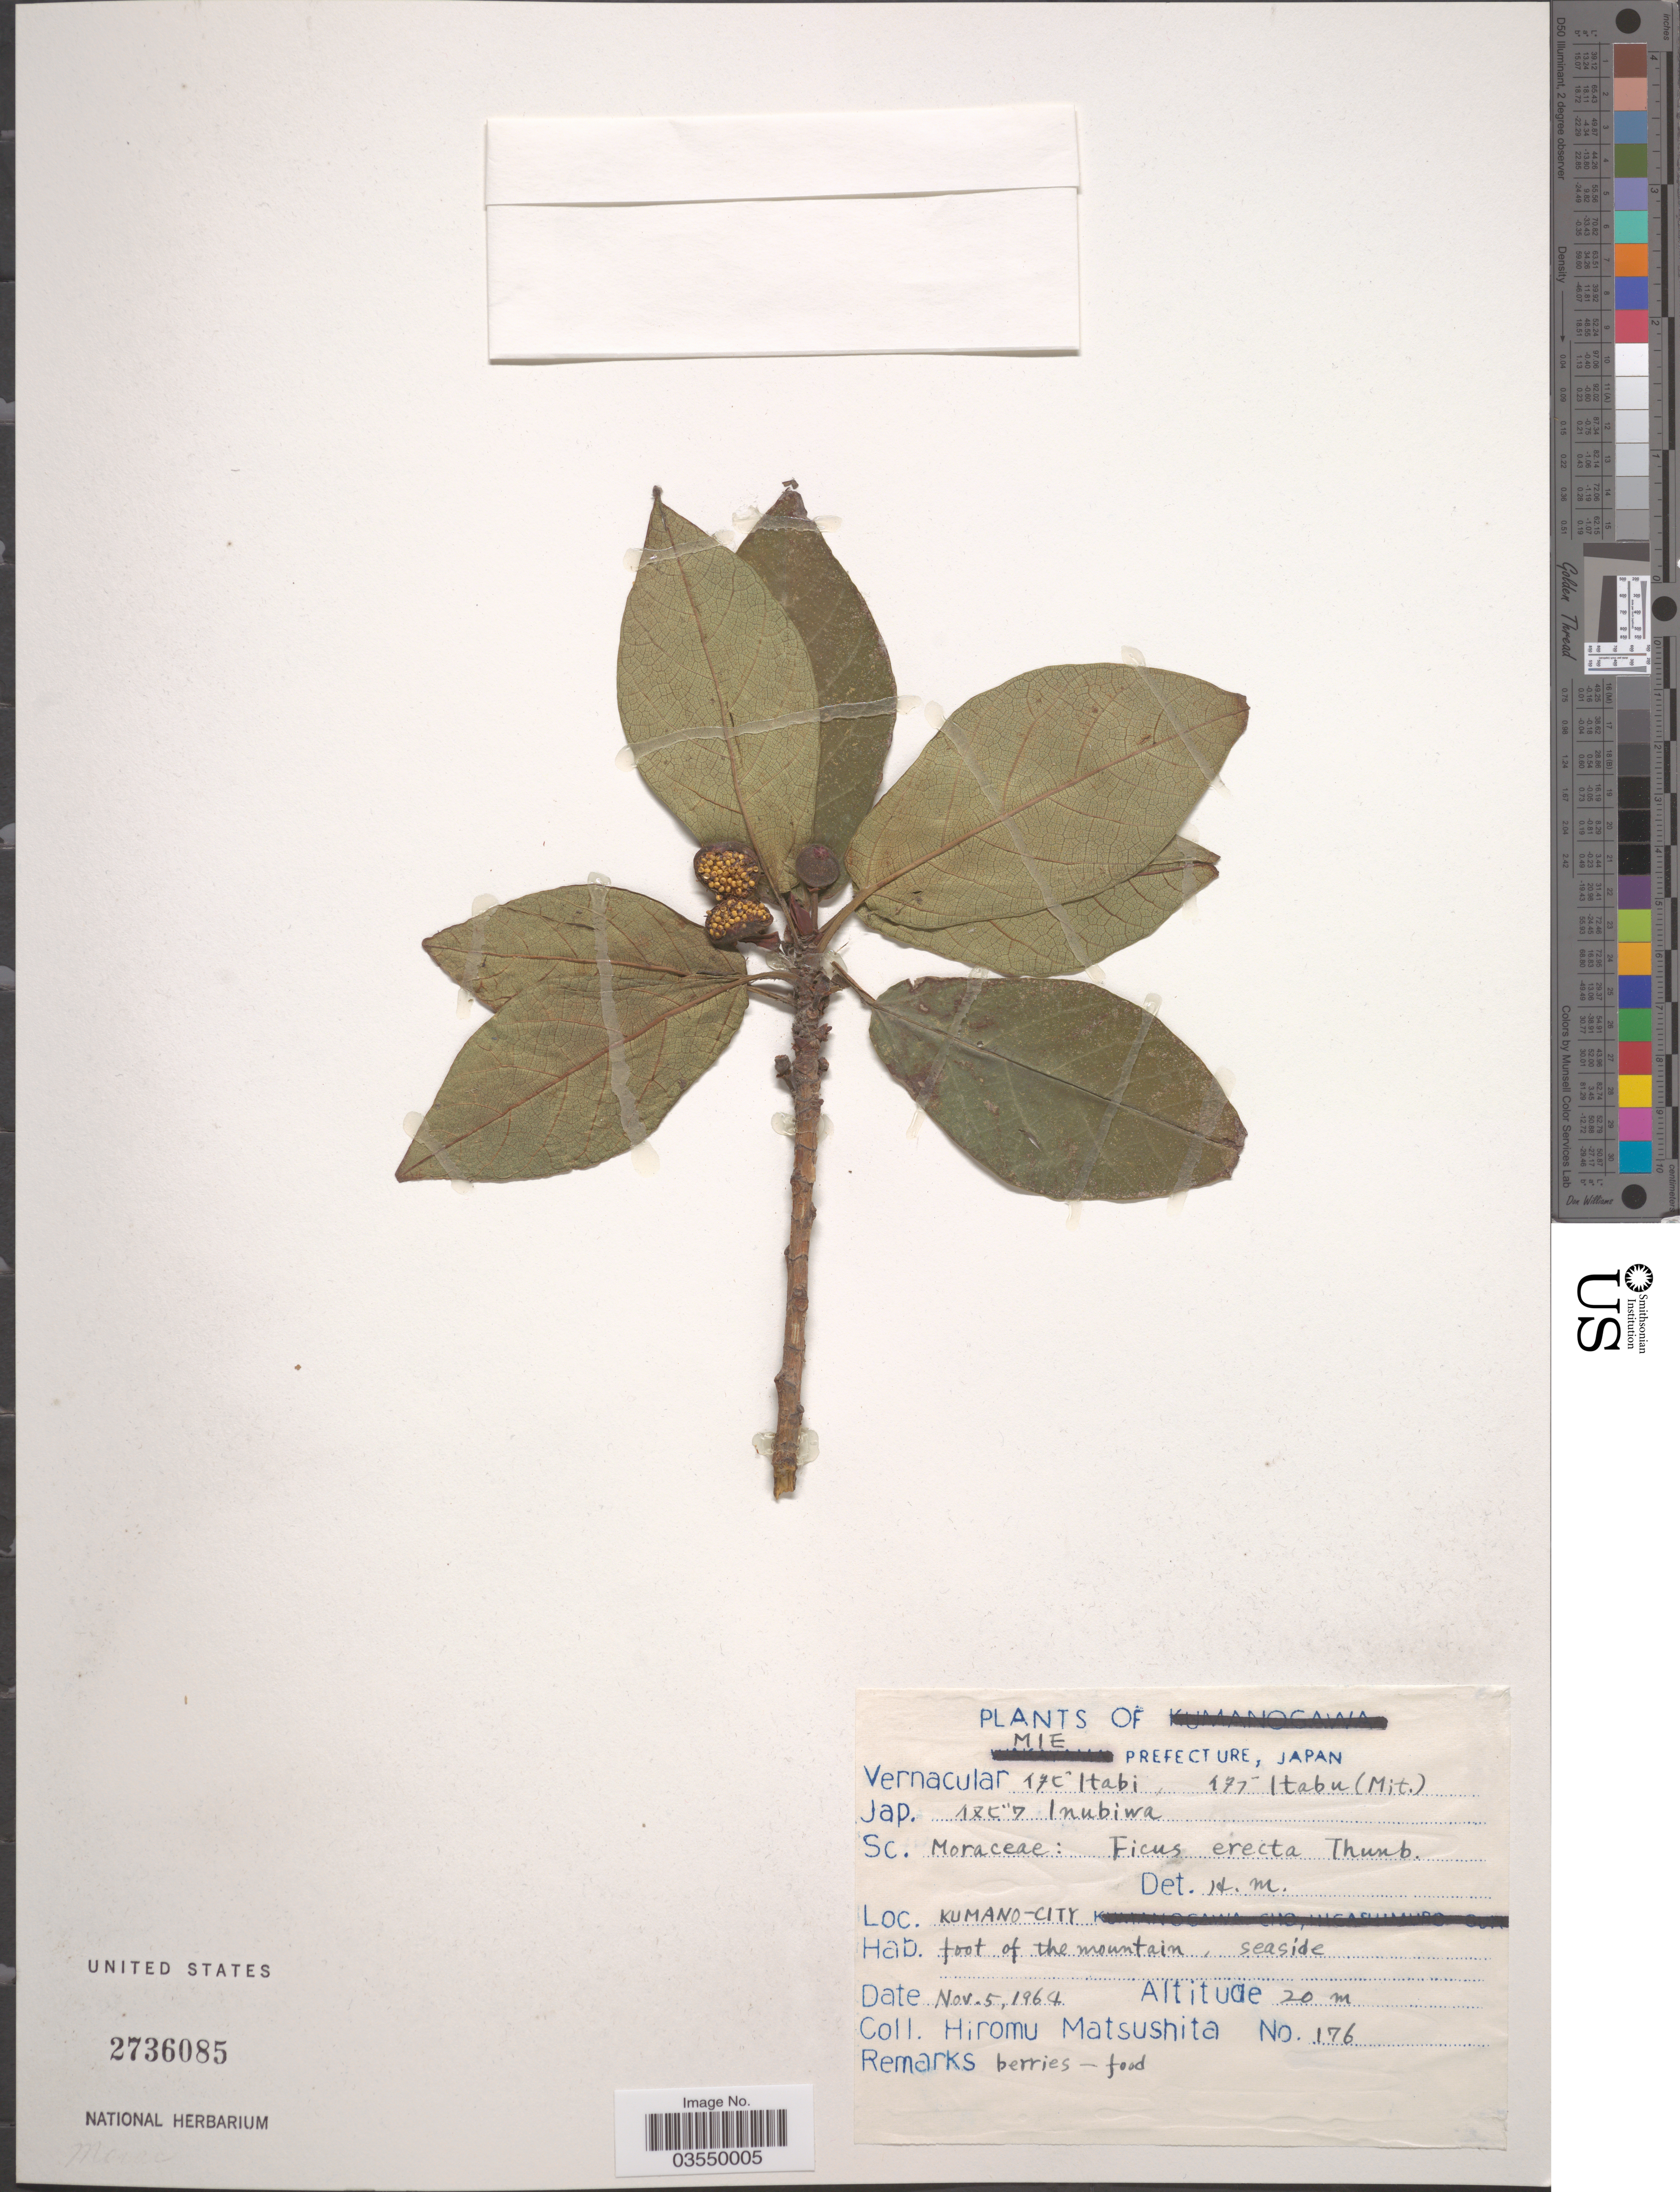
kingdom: Plantae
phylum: Tracheophyta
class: Magnoliopsida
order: Rosales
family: Moraceae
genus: Ficus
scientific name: Ficus erecta var. erecta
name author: Thunb.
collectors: H. Matsushita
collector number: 176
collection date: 1964-11-05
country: Japan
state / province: Mie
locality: Mie Prefecture. Kumano-City. Foot of the mountain, seaside.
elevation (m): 20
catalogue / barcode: US 2736085